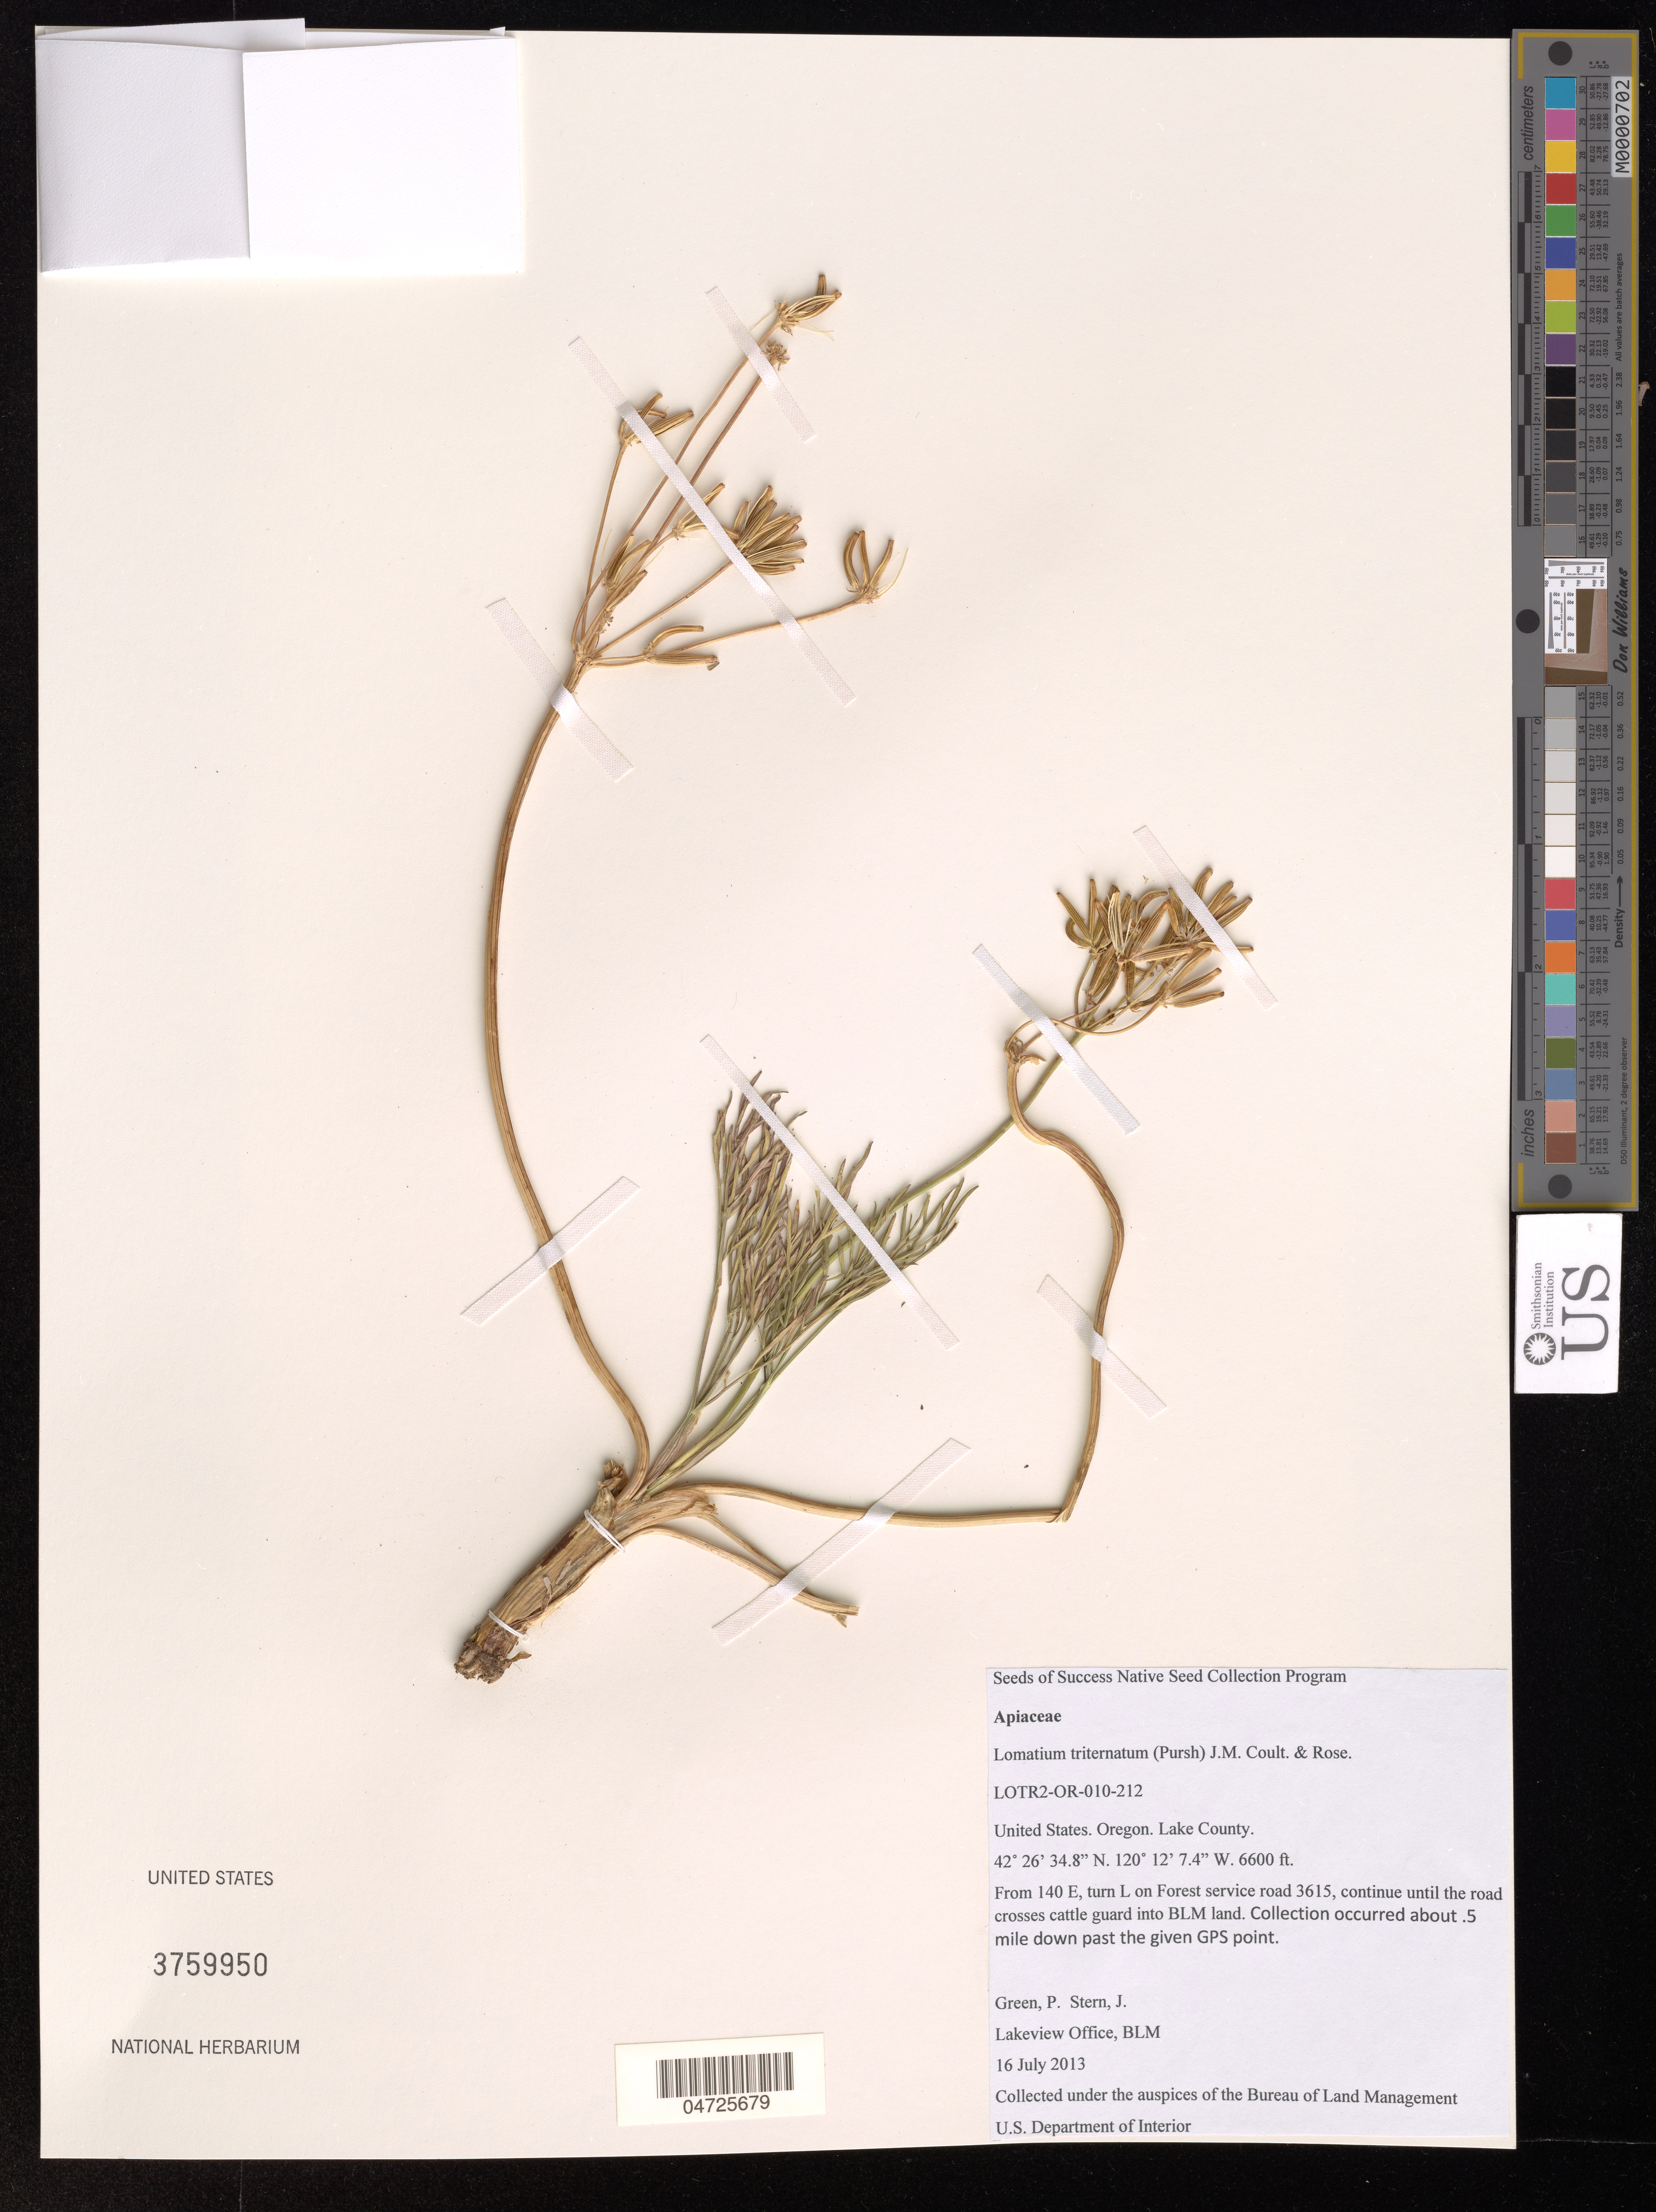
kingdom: Plantae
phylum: Tracheophyta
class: Magnoliopsida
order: Apiales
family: Apiaceae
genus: Lomatium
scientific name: Lomatium triternatum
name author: (Pursh) J.M. Coult. & Rose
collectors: P. Green & J. Stern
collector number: LOTR-OR-010-212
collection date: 2013-07-16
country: United States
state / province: Oregon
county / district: Lake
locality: Lake County. From 140 E, turn L on Forest service road 3615, continue until the road crosses cattle guard into BLM land. Collection occurred about .5 mile down past the given GPS point.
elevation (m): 2012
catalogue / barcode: US 3759950